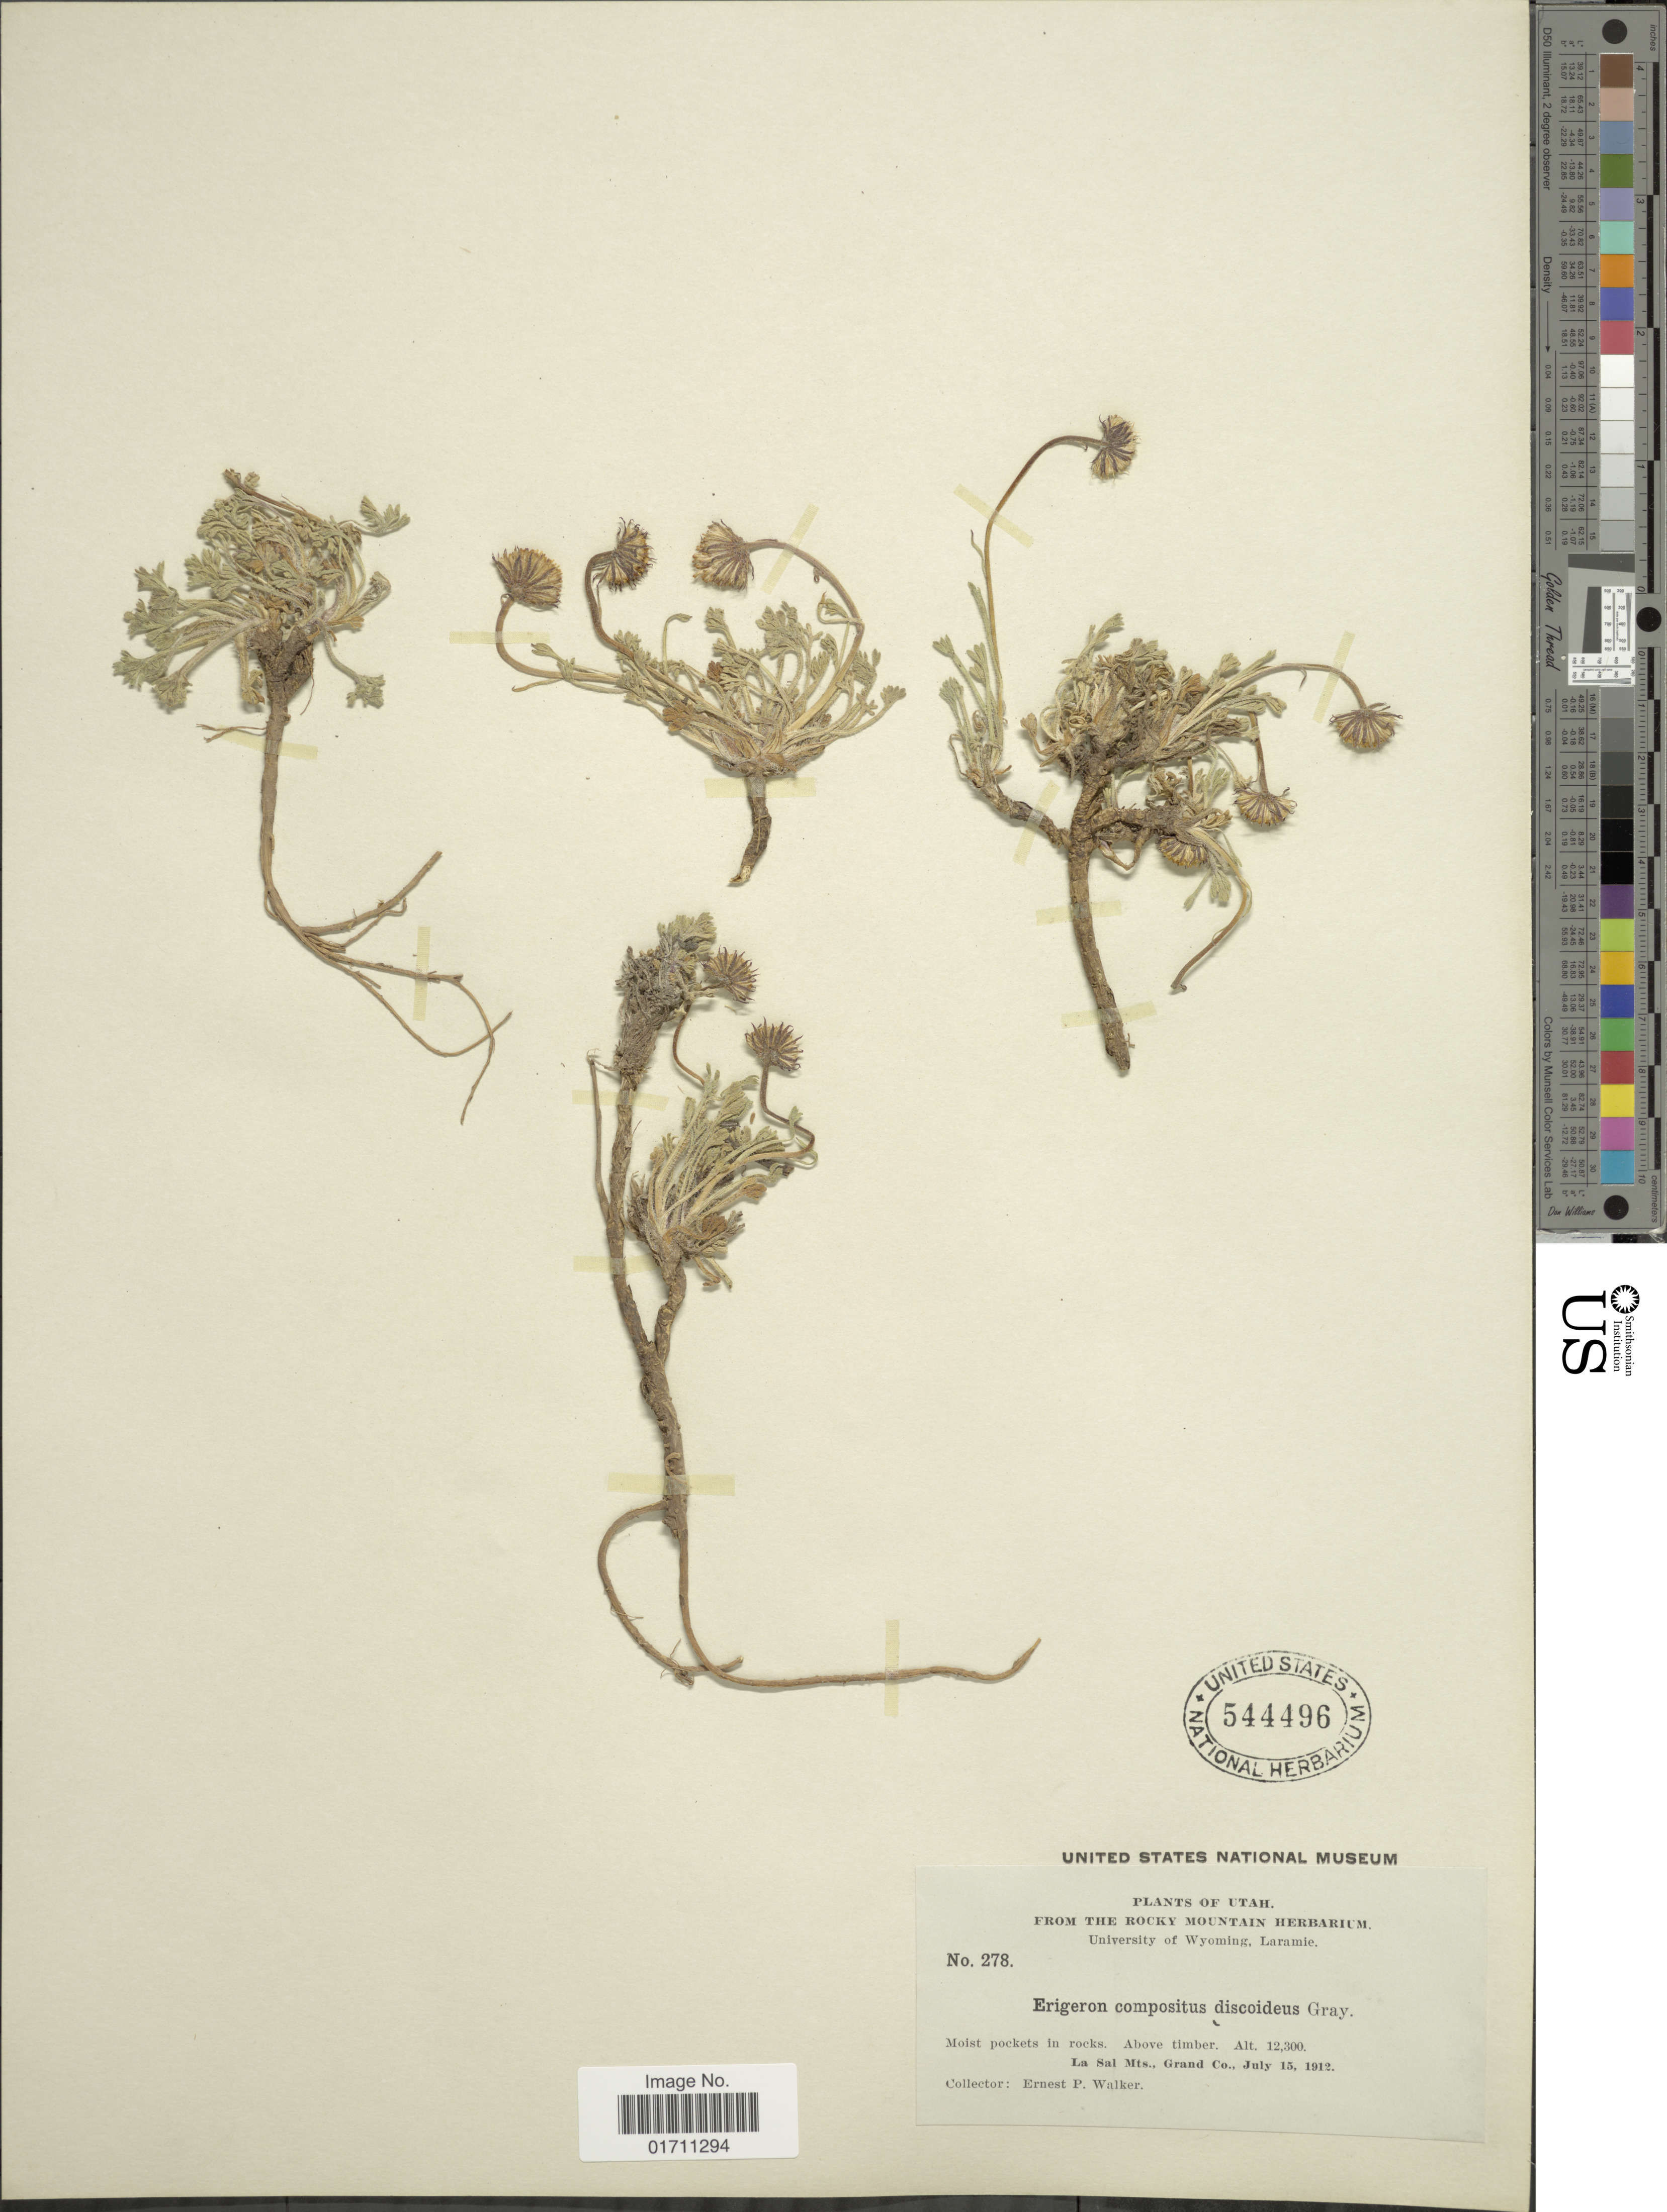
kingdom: Plantae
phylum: Tracheophyta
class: Magnoliopsida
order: Asterales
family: Asteraceae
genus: Erigeron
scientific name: Erigeron compositus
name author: Pursh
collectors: E. P. Walker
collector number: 278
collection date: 1912-07-15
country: United States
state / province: Utah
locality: Moist pockets in rocks. Above timber. La Sal Mts., Grand Co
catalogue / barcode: US 544496